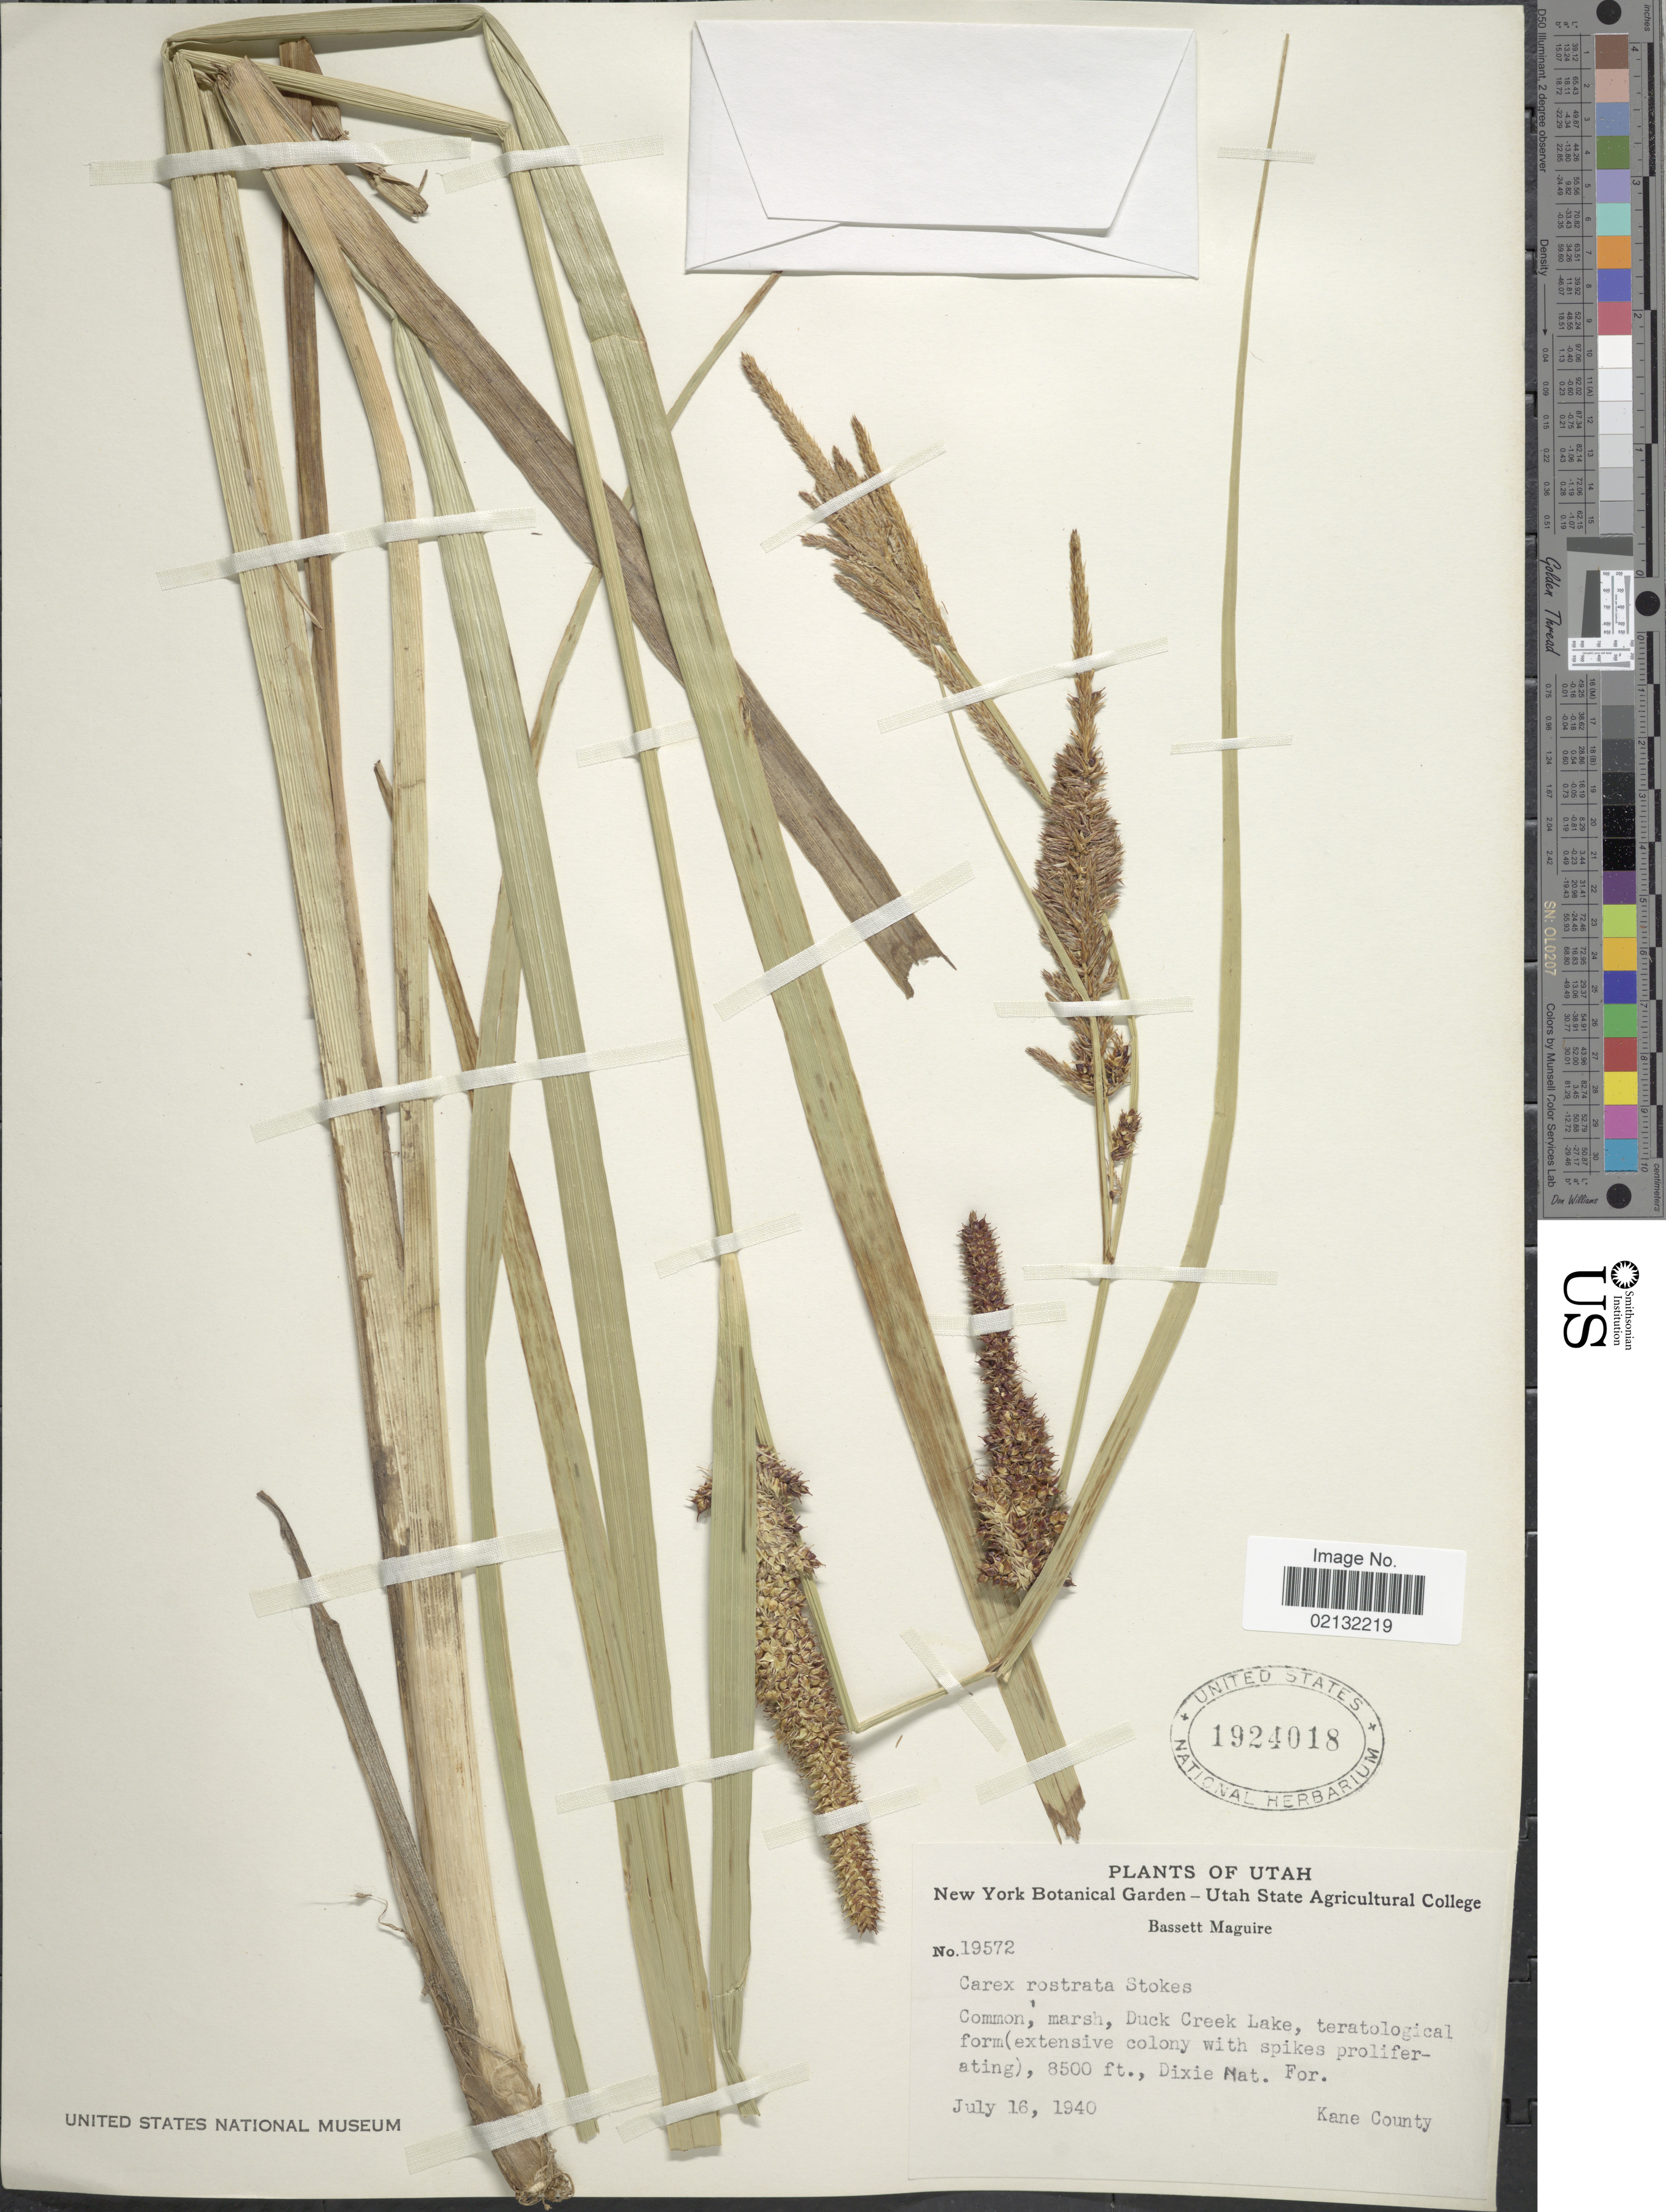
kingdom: Plantae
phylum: Tracheophyta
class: Liliopsida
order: Poales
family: Cyperaceae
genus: Carex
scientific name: Carex rostrata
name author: Stokes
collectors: B. Maguire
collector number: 19572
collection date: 1940-07-16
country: United States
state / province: Utah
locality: Duck Creek Lake, Dixie Nat. For., Kane County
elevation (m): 2591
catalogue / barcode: US 1924018